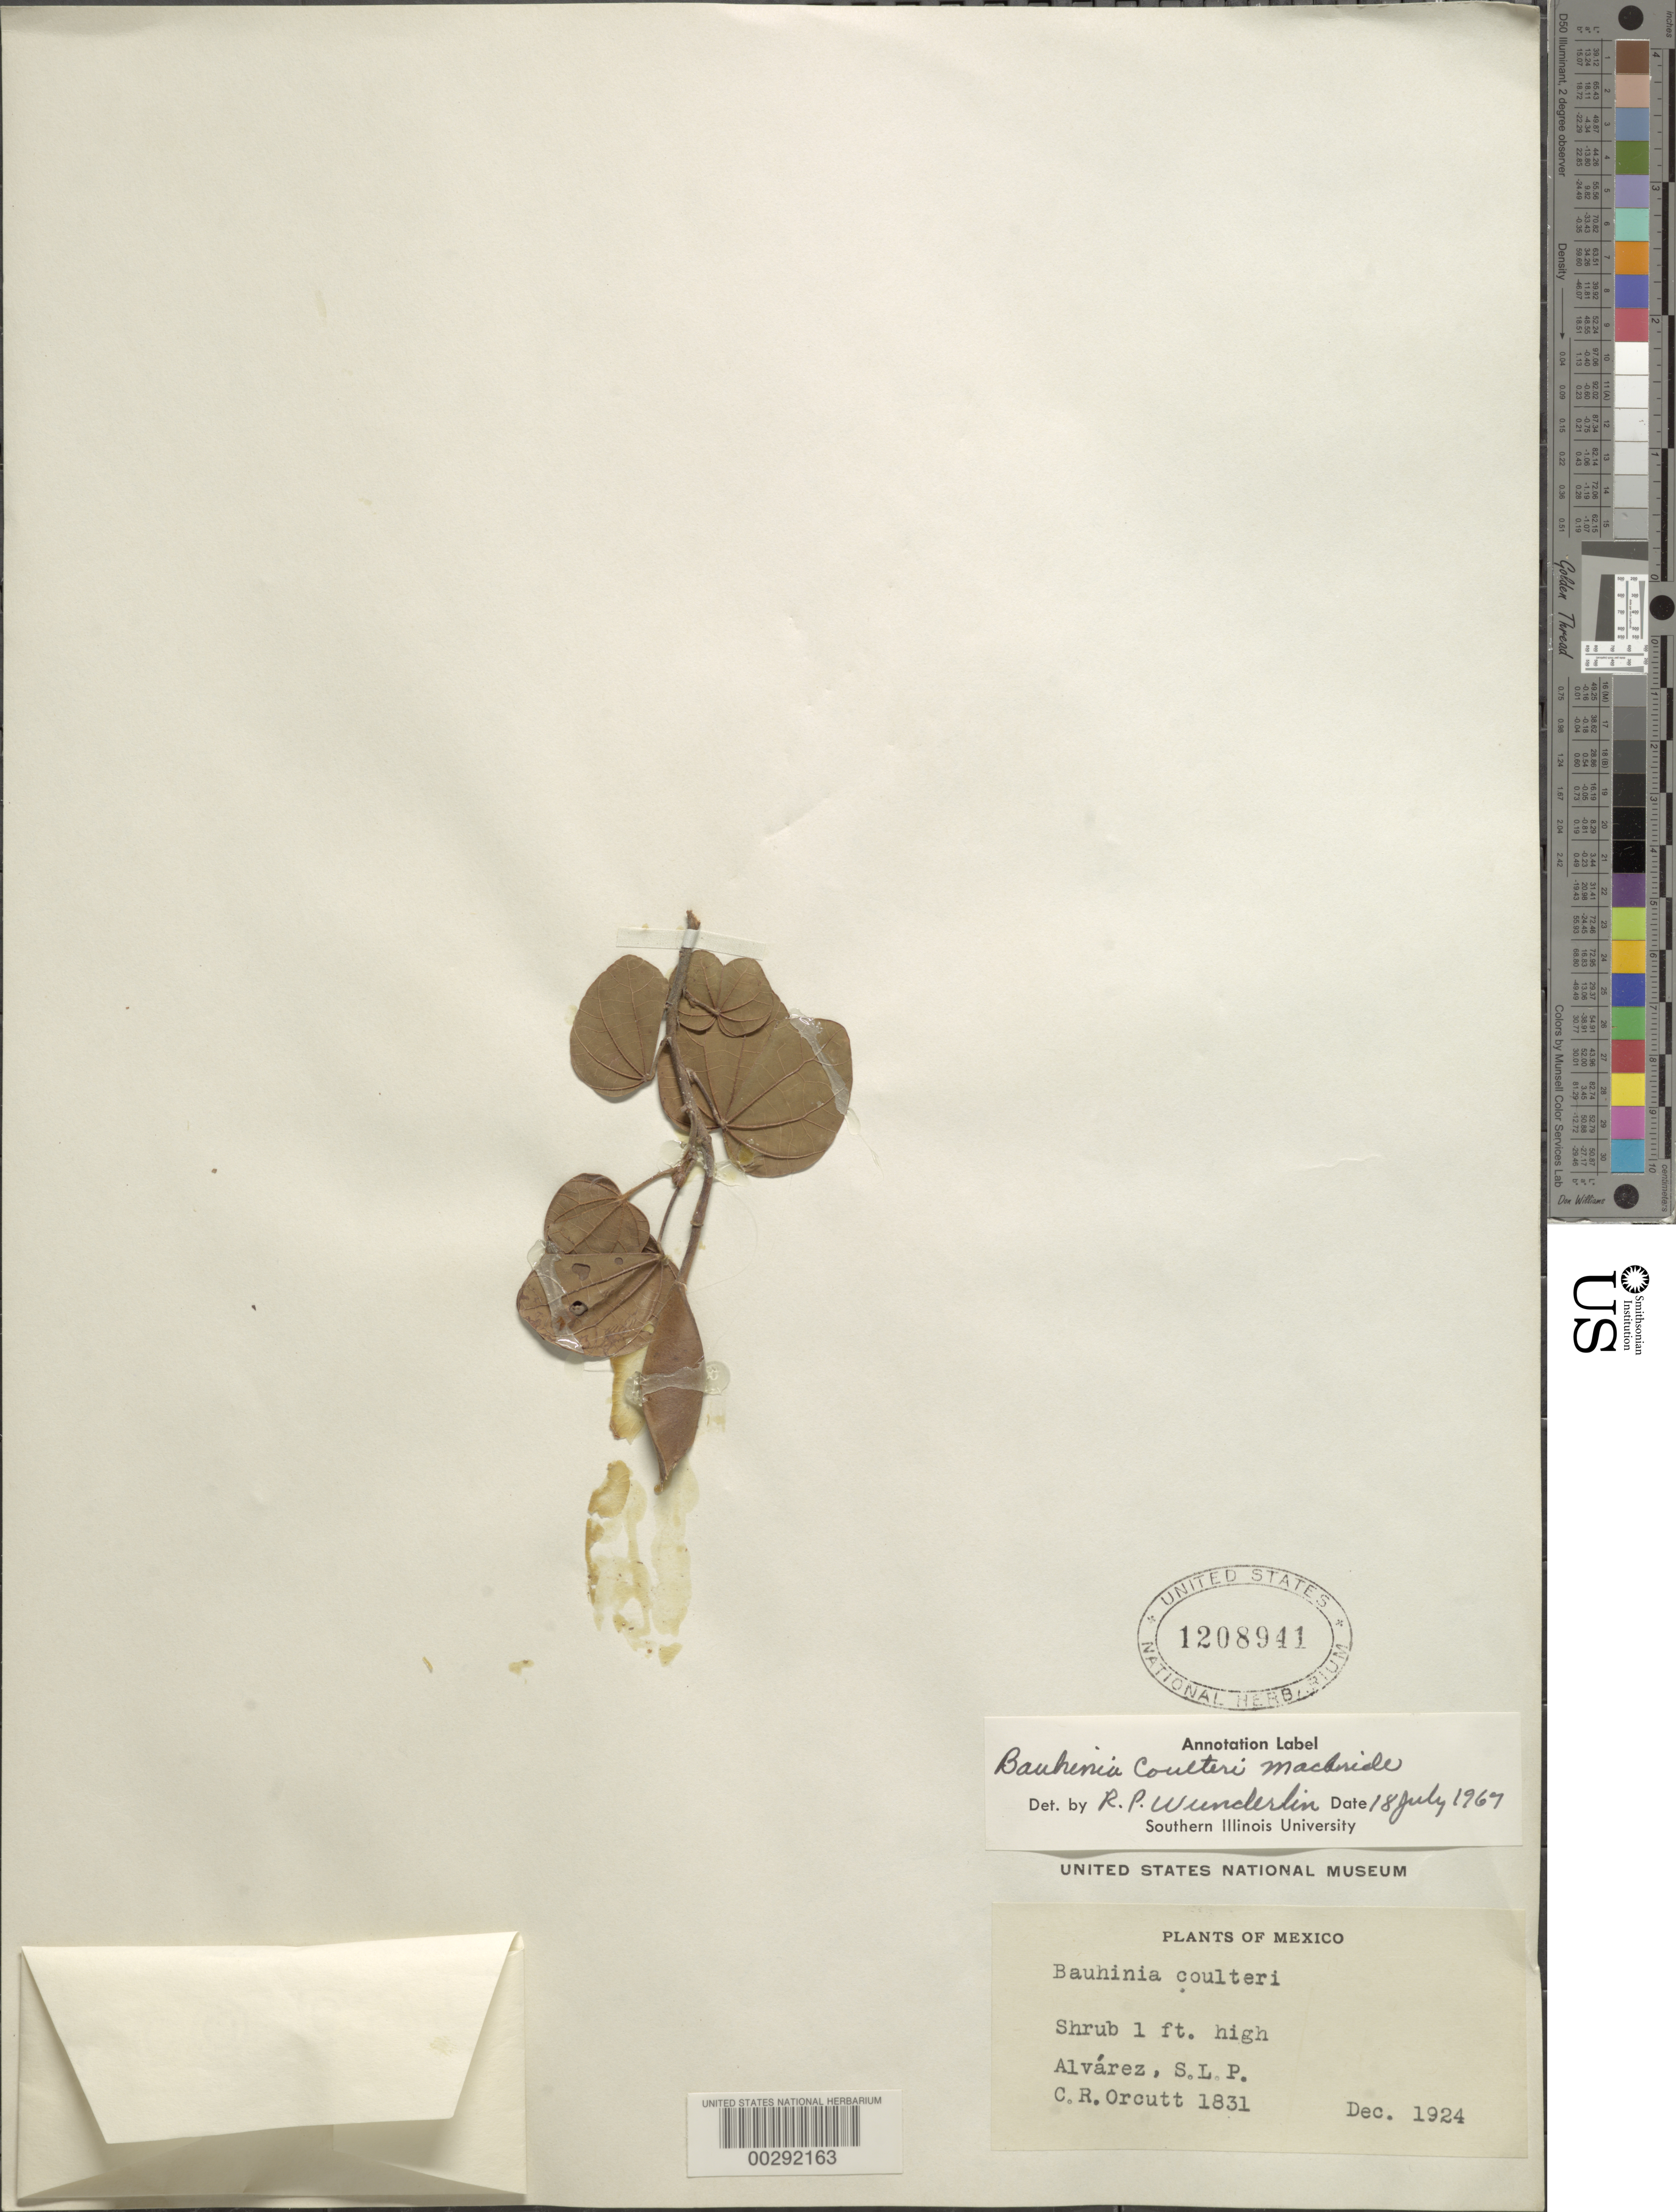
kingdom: Plantae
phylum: Tracheophyta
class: Magnoliopsida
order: Fabales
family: Fabaceae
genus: Bauhinia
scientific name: Bauhinia coulteri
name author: J.F. Macbr.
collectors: C. R. Orcutt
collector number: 1831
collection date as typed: Dec 1924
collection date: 1924-12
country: Mexico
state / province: San Luis Potosí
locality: Alvarez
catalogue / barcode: US 1208941